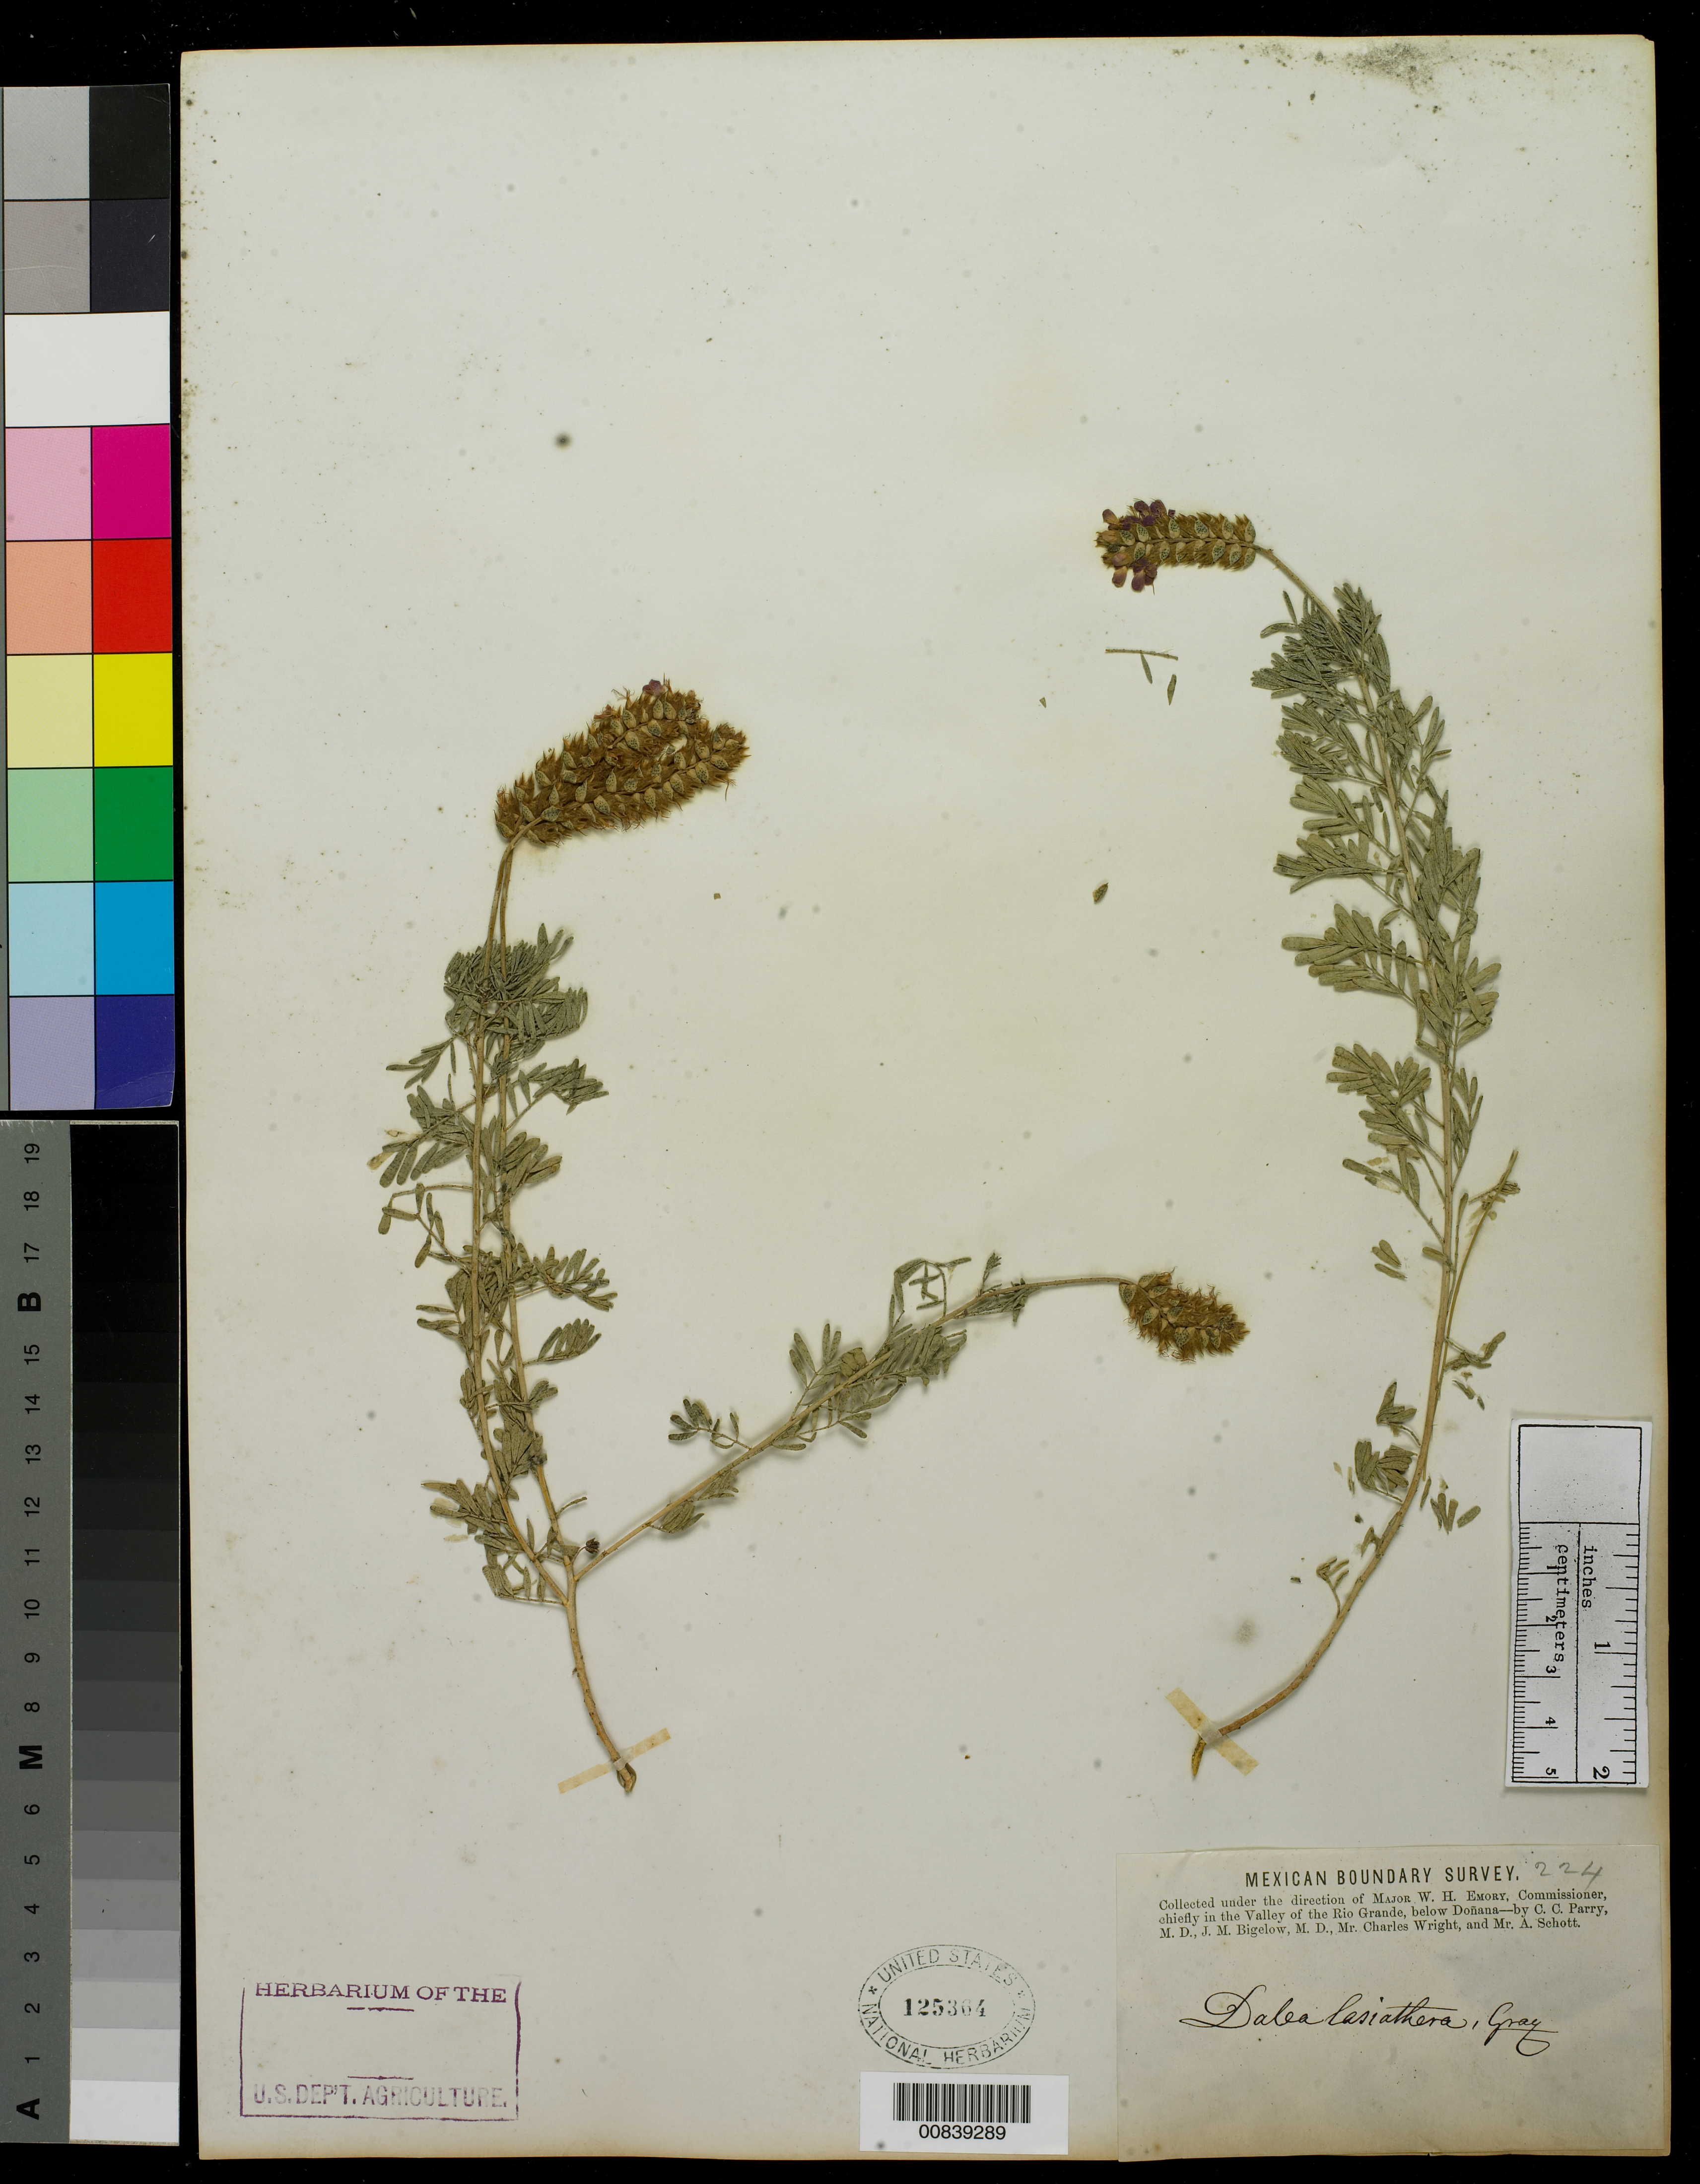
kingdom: Plantae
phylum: Tracheophyta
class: Magnoliopsida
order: Fabales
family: Fabaceae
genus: Dalea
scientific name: Dalea lasiathera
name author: A. Gray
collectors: C. C. Parry, J. M. Bigelow, C. Wright & A. C. V. Schott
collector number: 224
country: United States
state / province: New Mexico / Texas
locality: Valley of the Rio Grande, below Doñana.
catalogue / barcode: US 125364